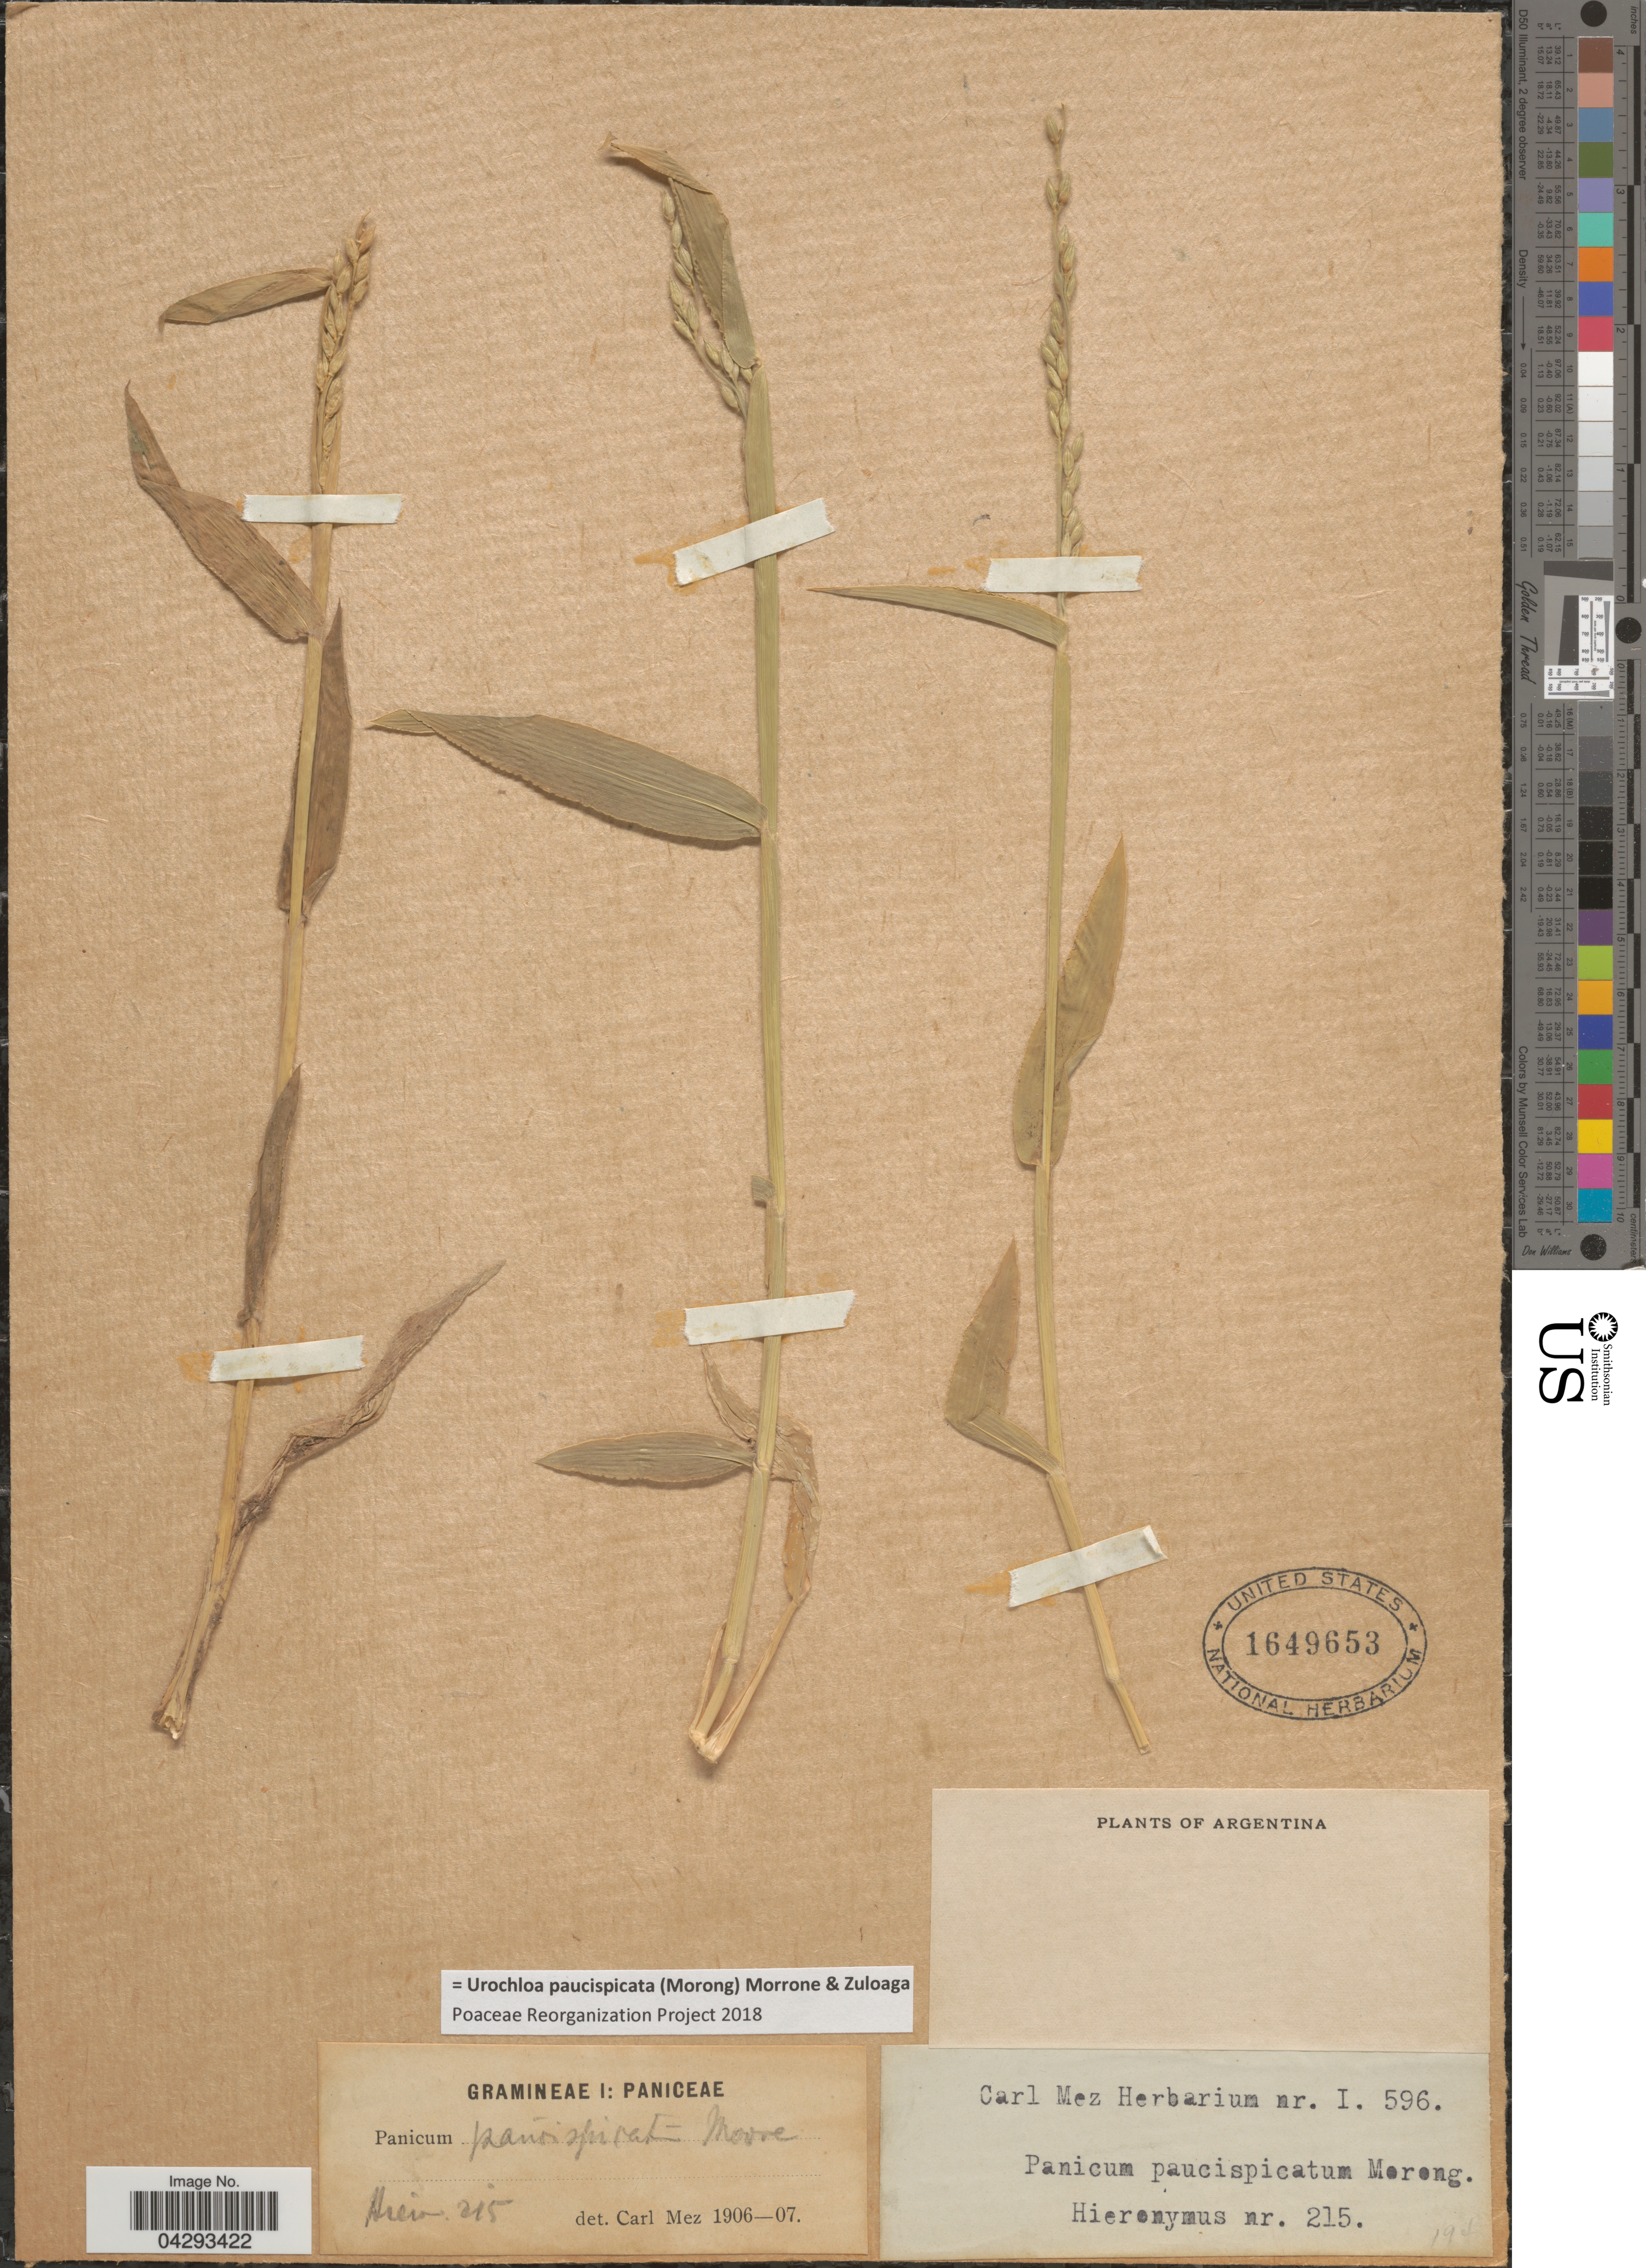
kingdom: Plantae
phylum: Tracheophyta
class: Liliopsida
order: Poales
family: Poaceae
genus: Urochloa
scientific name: Urochloa paucispicata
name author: (Morong) Morrone & Zuloaga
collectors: -. Hieronymus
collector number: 215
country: Argentina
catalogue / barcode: US 1649653